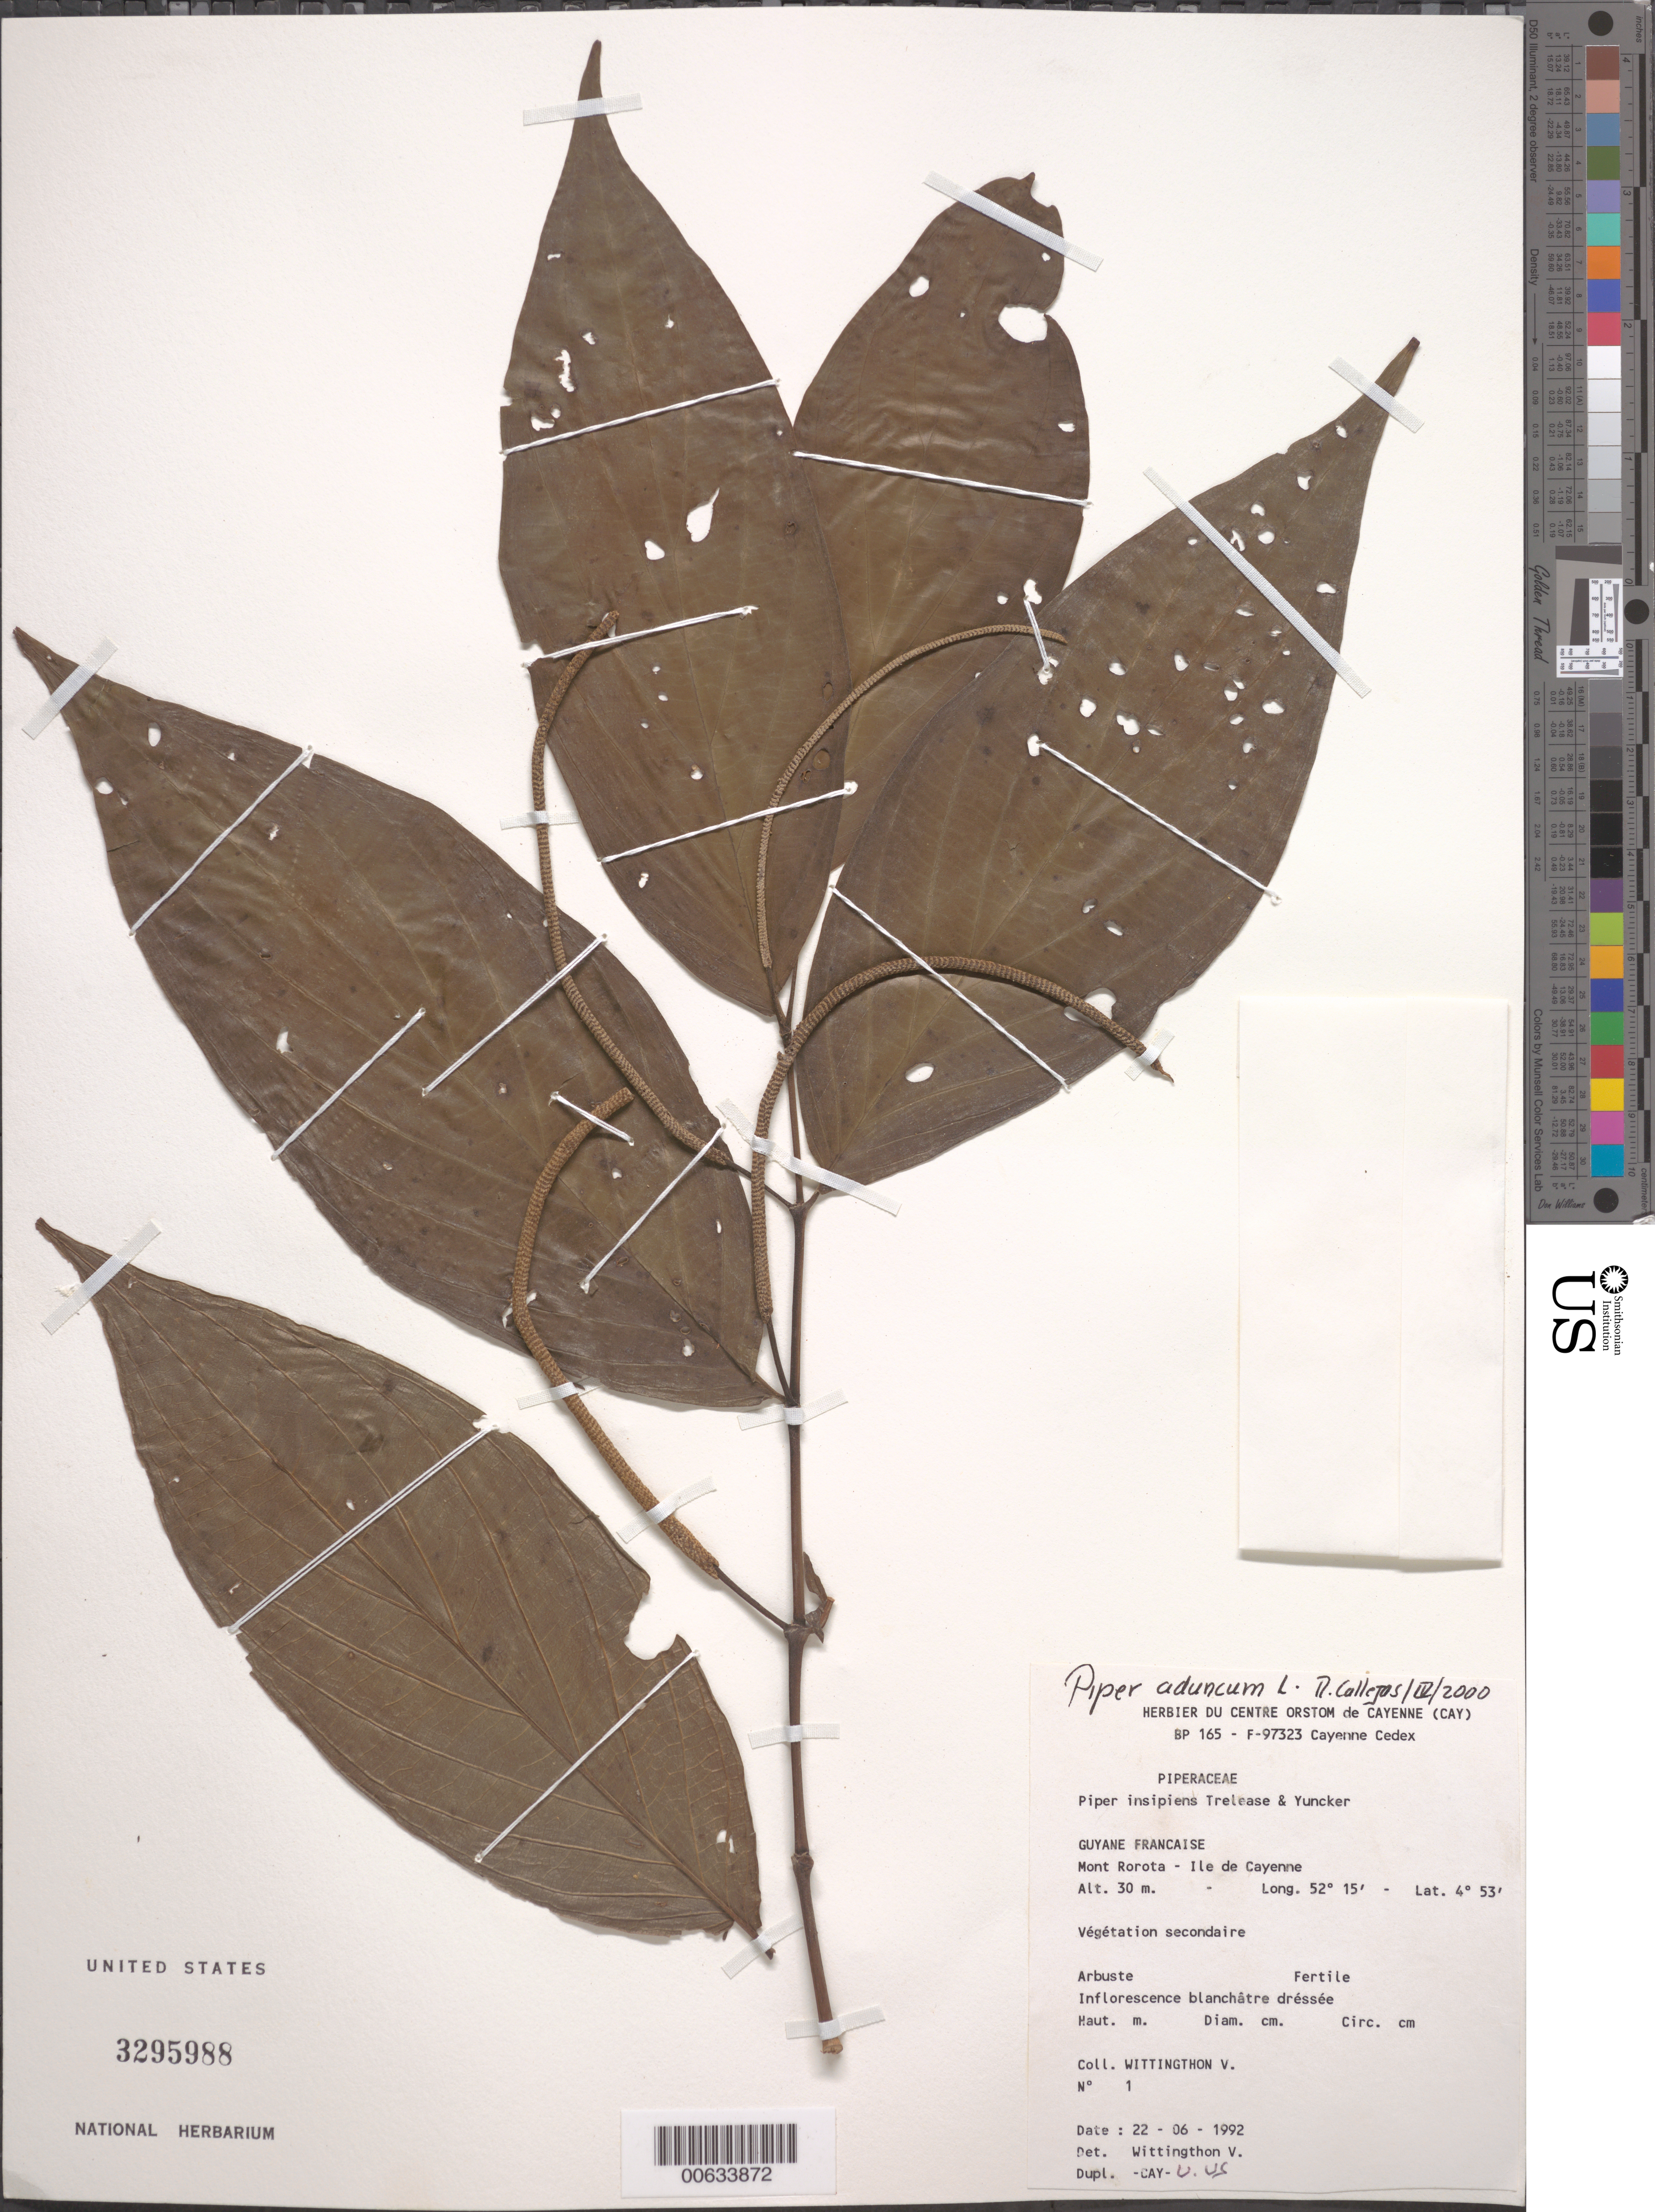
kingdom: Plantae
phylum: Tracheophyta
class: Magnoliopsida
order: Piperales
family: Piperaceae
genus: Piper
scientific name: Piper aduncum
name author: L.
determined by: Callejas, Ricardo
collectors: V. Wittingthon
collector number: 1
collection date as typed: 22-Jun-92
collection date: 1992-06-22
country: French Guiana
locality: Mt. Rorota, Ile de Cayenne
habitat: Secondary vegetation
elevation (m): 30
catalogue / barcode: US 3295988